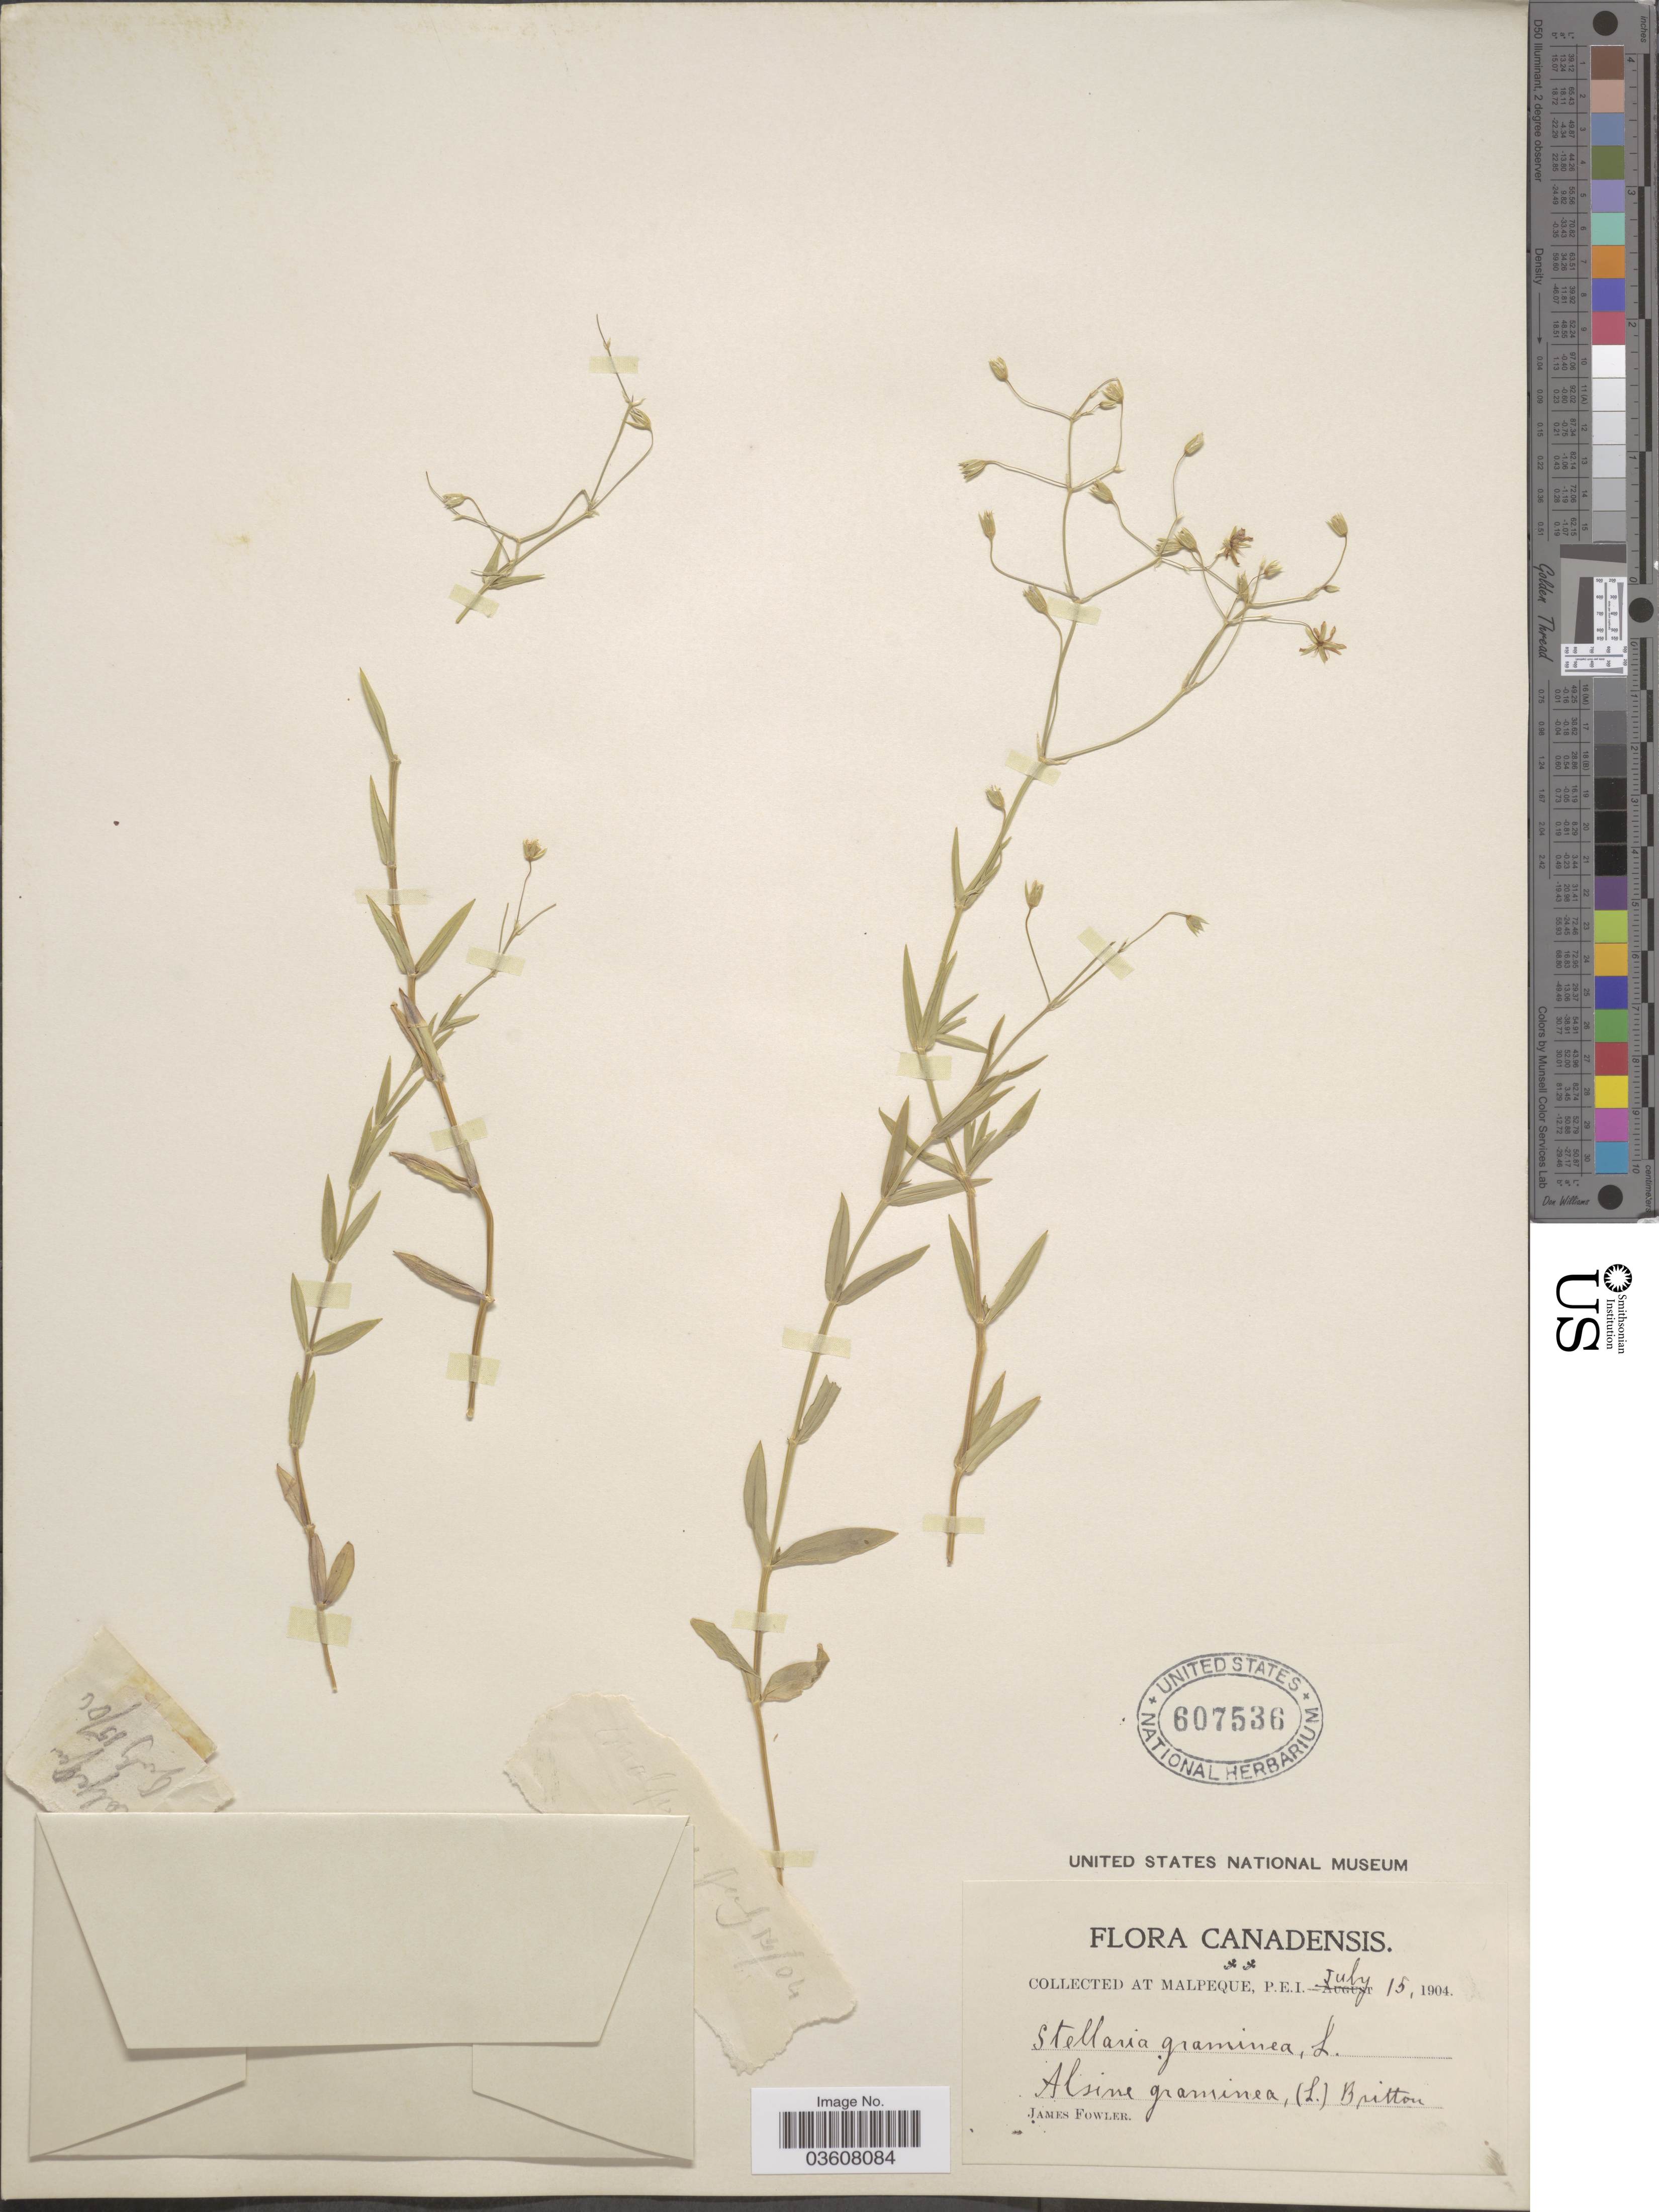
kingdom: Plantae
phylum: Tracheophyta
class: Magnoliopsida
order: Caryophyllales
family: Caryophyllaceae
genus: Stellaria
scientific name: Stellaria graminea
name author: L.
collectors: J. P. Fowler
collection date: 1904-07-15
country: Canada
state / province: Prince Edward Island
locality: Malpeque, P. E. I.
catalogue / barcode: US 607536